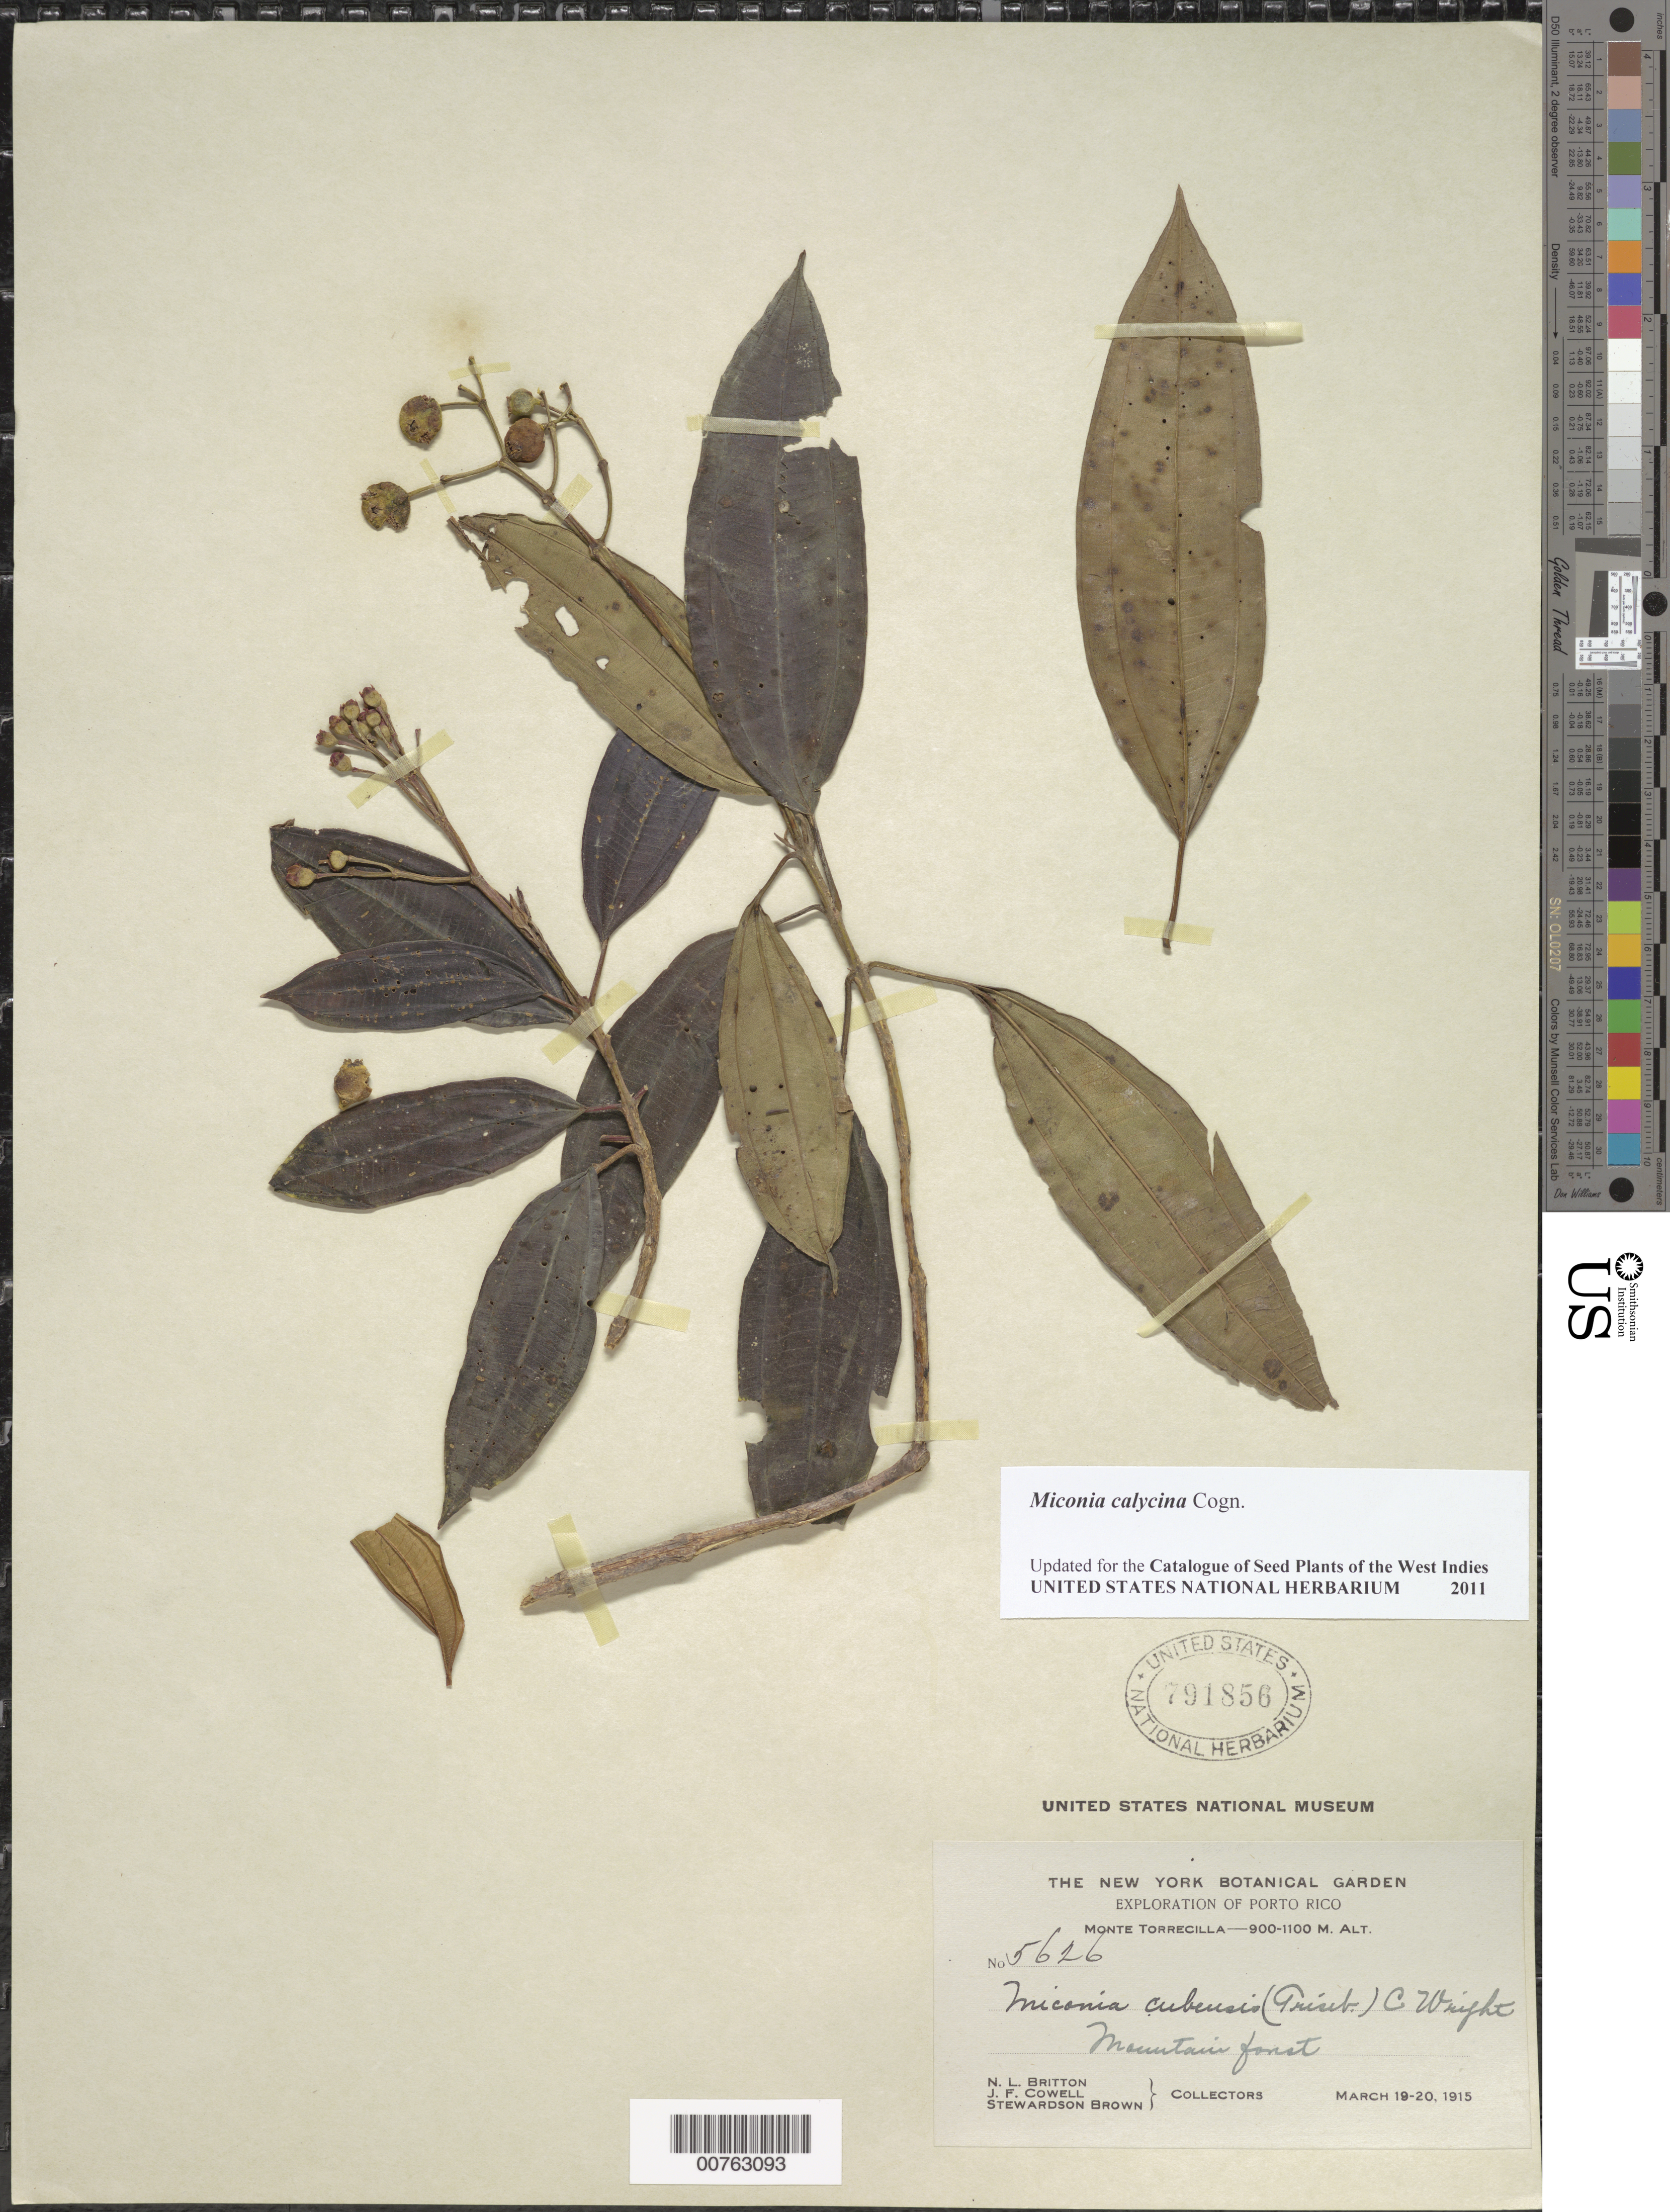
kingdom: Plantae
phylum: Tracheophyta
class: Magnoliopsida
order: Myrtales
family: Melastomataceae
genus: Miconia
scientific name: Miconia cubensis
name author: (C. Wright ex Griseb.) C. Wright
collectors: N. Britton, J. F. Cowell & S. Borwn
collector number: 5626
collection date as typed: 19 Mar 1915 to 20 Mar 1915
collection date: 1915-03-19/1915-03-20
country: Puerto Rico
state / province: Barranquitas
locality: Monte Torrecilla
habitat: Mountain forest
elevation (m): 900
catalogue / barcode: US 791856